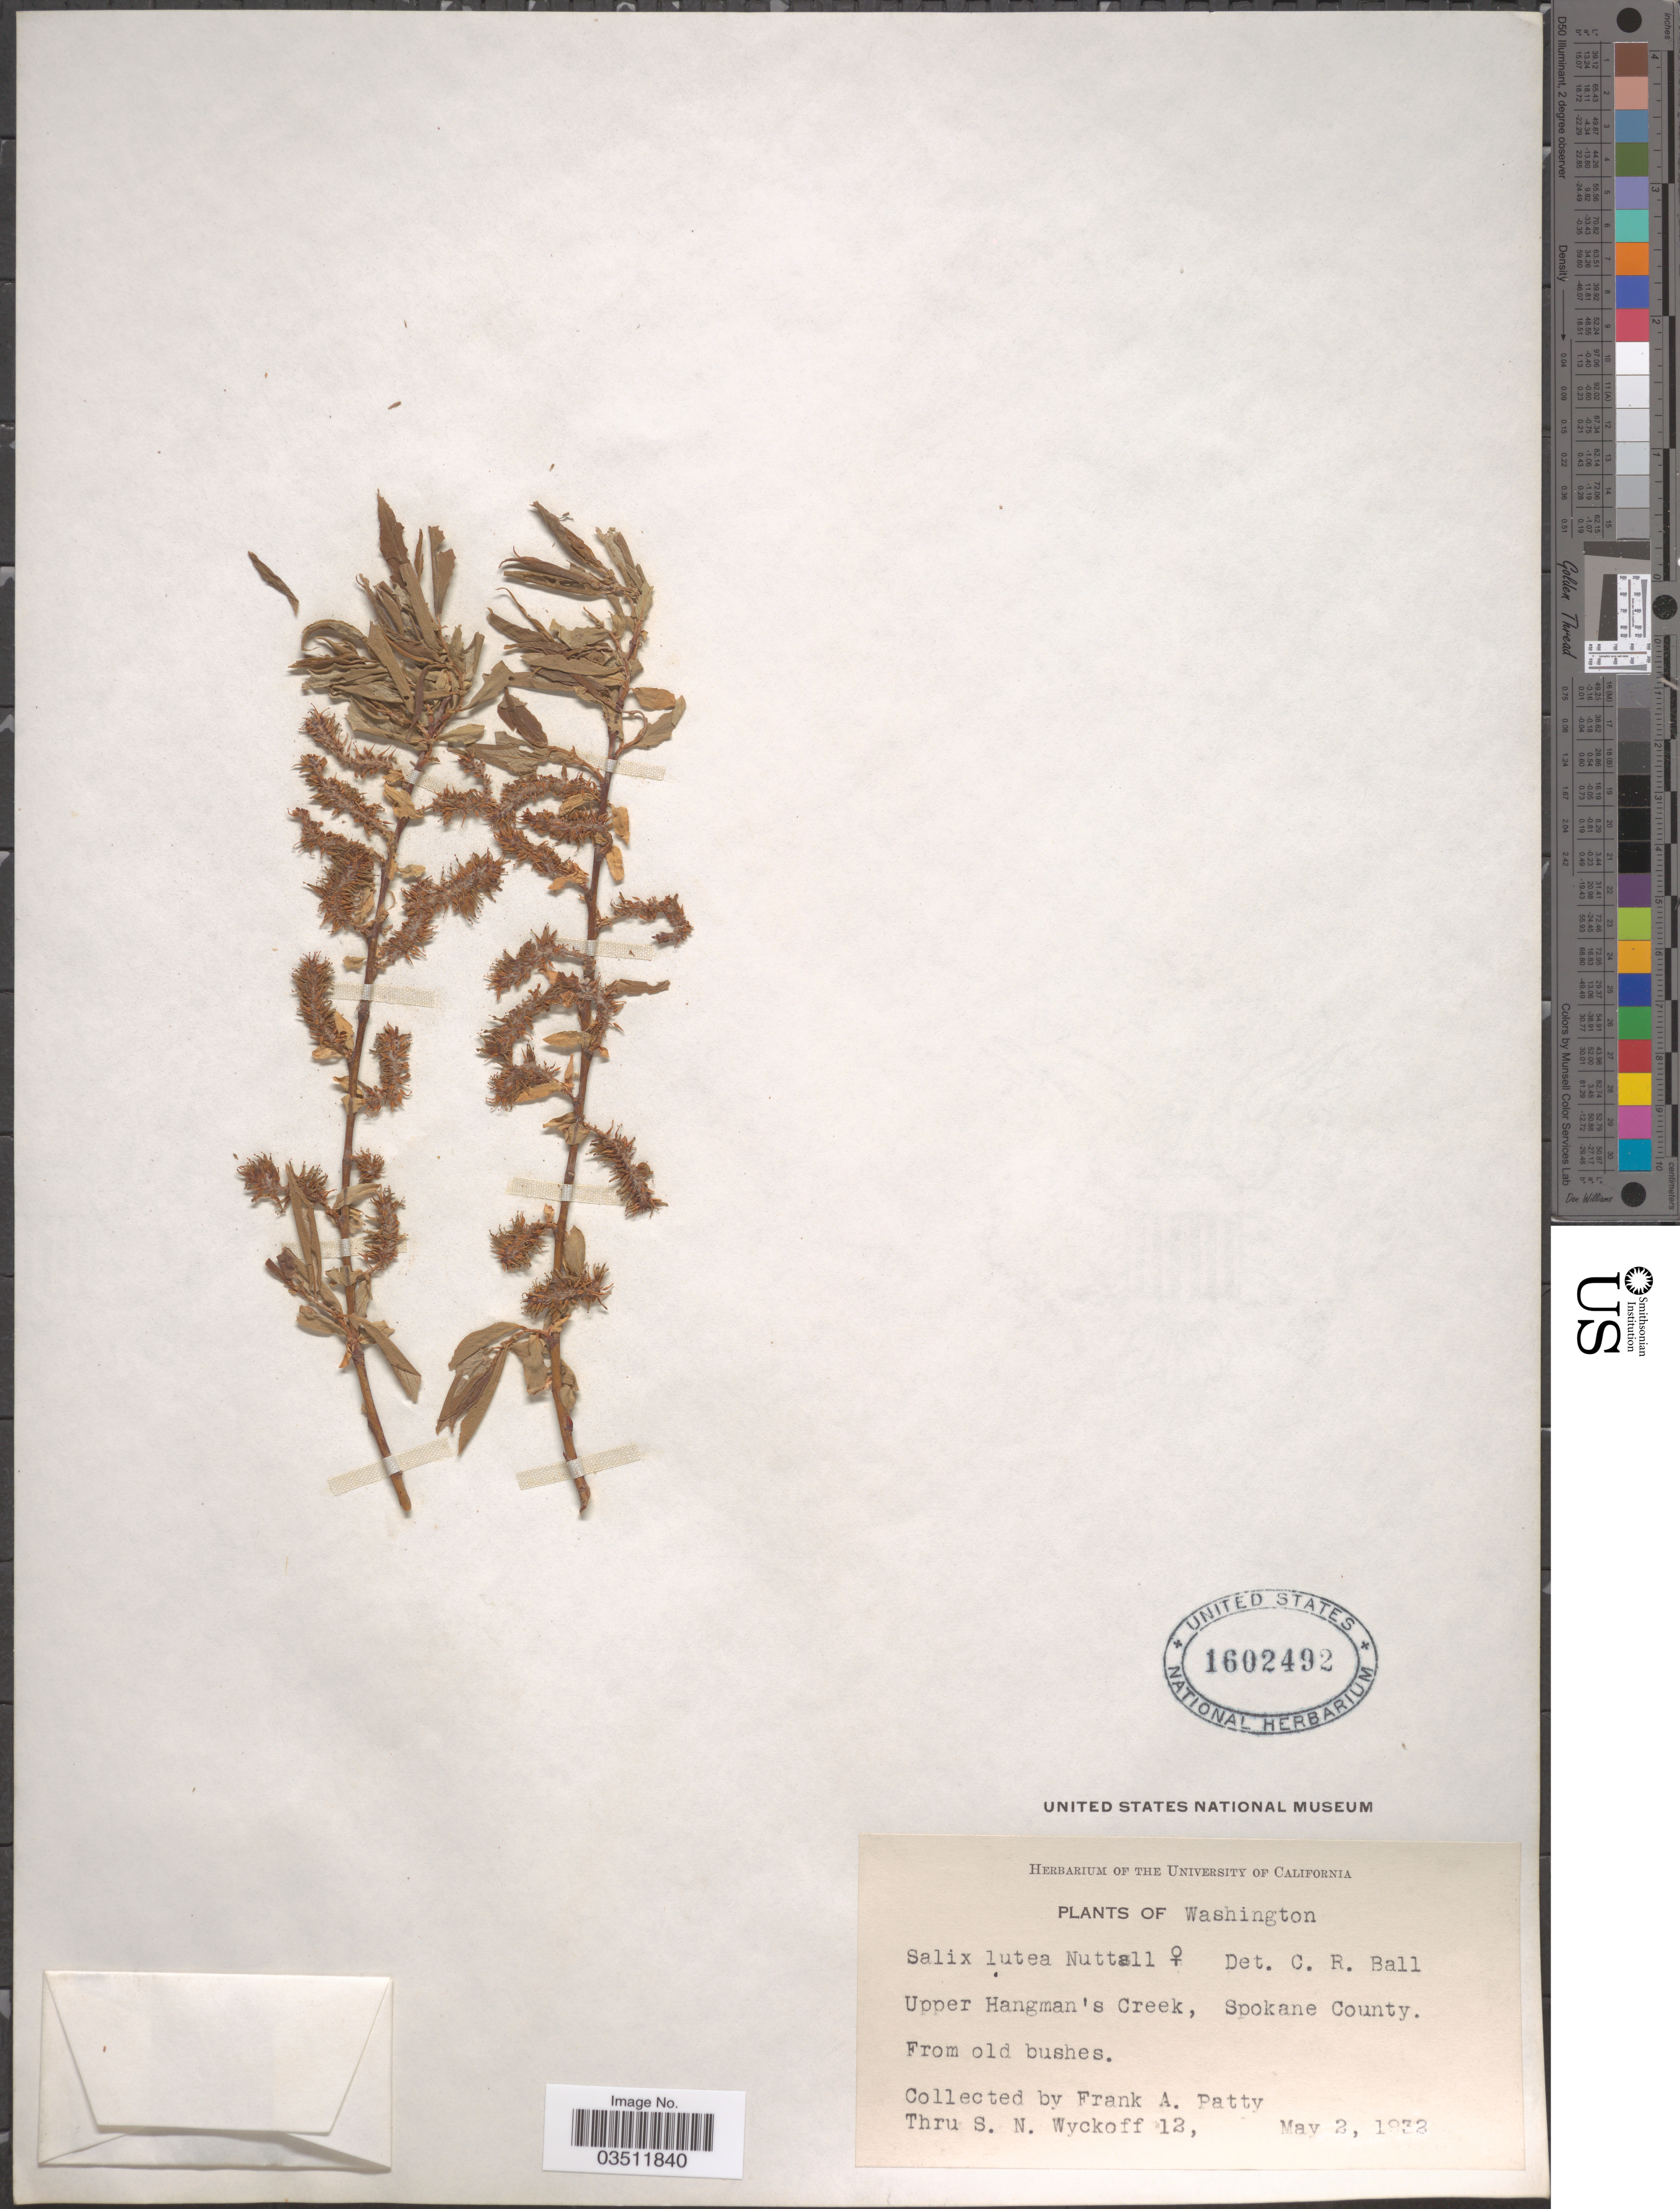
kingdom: Plantae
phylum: Tracheophyta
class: Magnoliopsida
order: Malpighiales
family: Salicaceae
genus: Salix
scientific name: Salix lutea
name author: Nutt.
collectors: F. Patty & S. Wyckoff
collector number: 12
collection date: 1932-05-02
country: United States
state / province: Washington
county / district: Spokane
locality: Upper Hangman's Creek, Spokane County.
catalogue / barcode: US 1602492